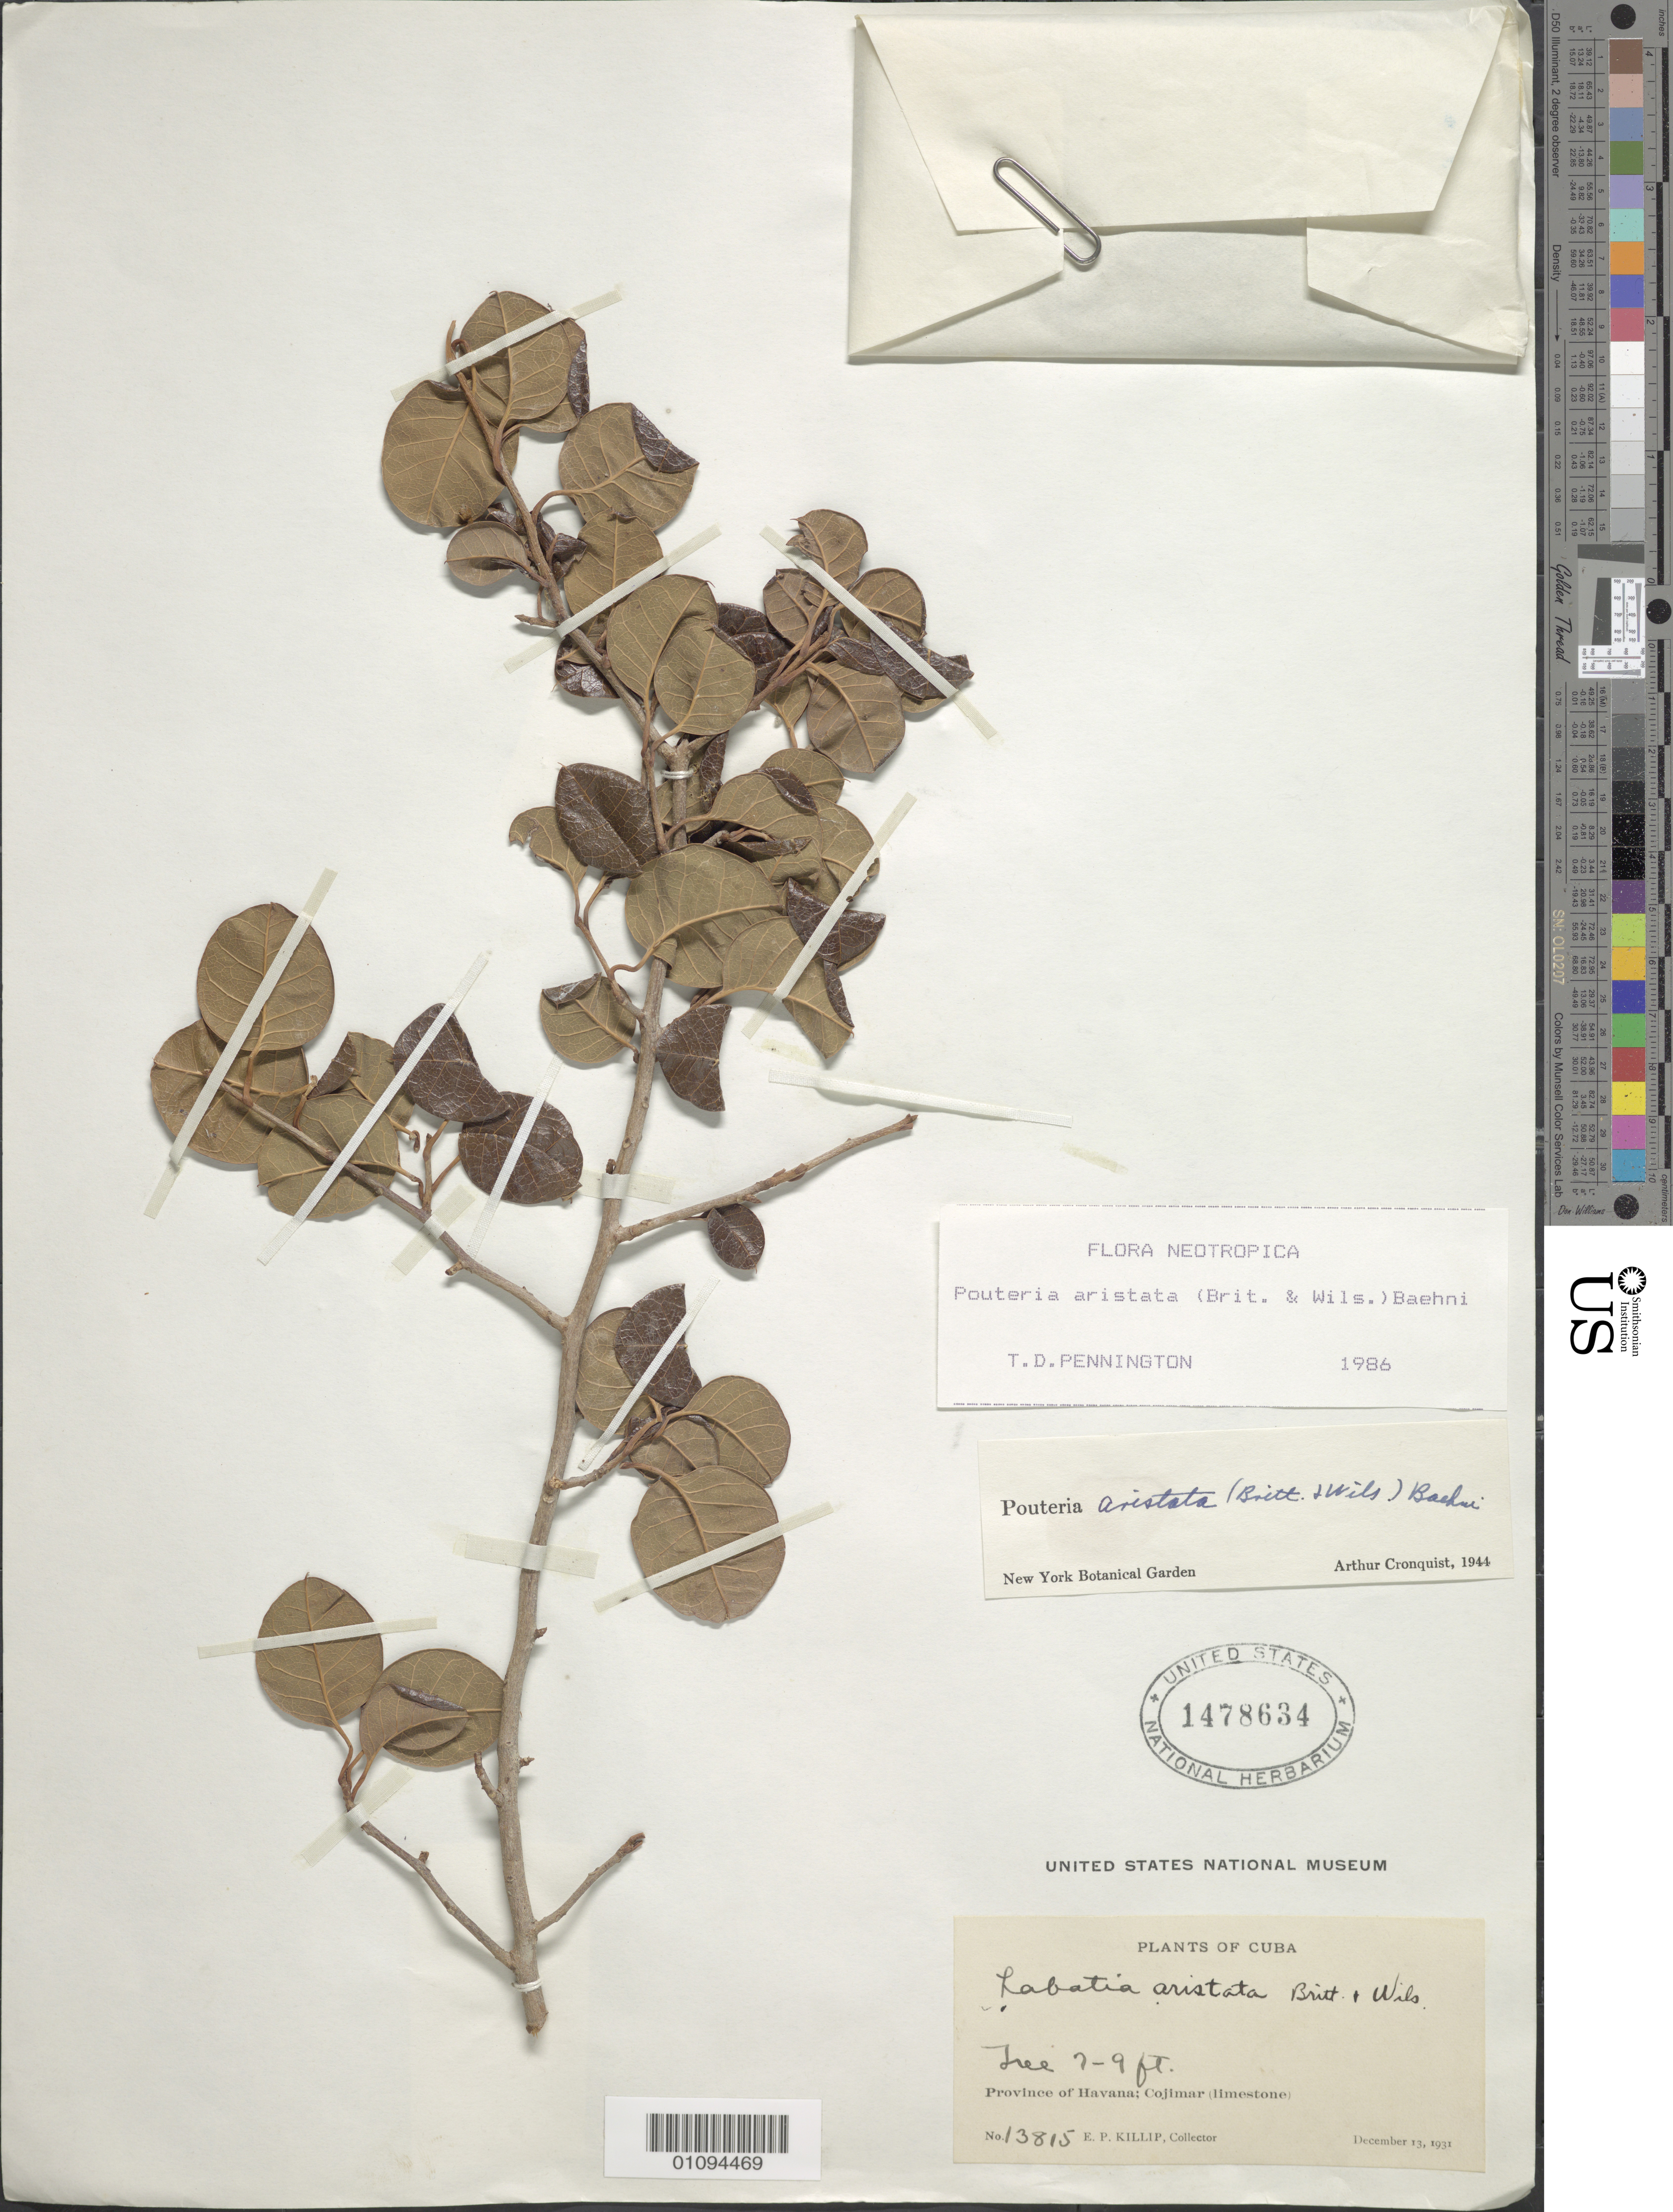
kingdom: Plantae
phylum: Tracheophyta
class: Magnoliopsida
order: Ericales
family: Sapotaceae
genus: Pouteria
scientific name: Pouteria aristata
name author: (Britton & Wilson) Baehni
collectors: E. P. Killip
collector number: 13815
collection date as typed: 13 Dec 1931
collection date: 1931-12-13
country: Cuba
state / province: La Habana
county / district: Municipio Habana del Este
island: Cuba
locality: Cojimar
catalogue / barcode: US 1478634